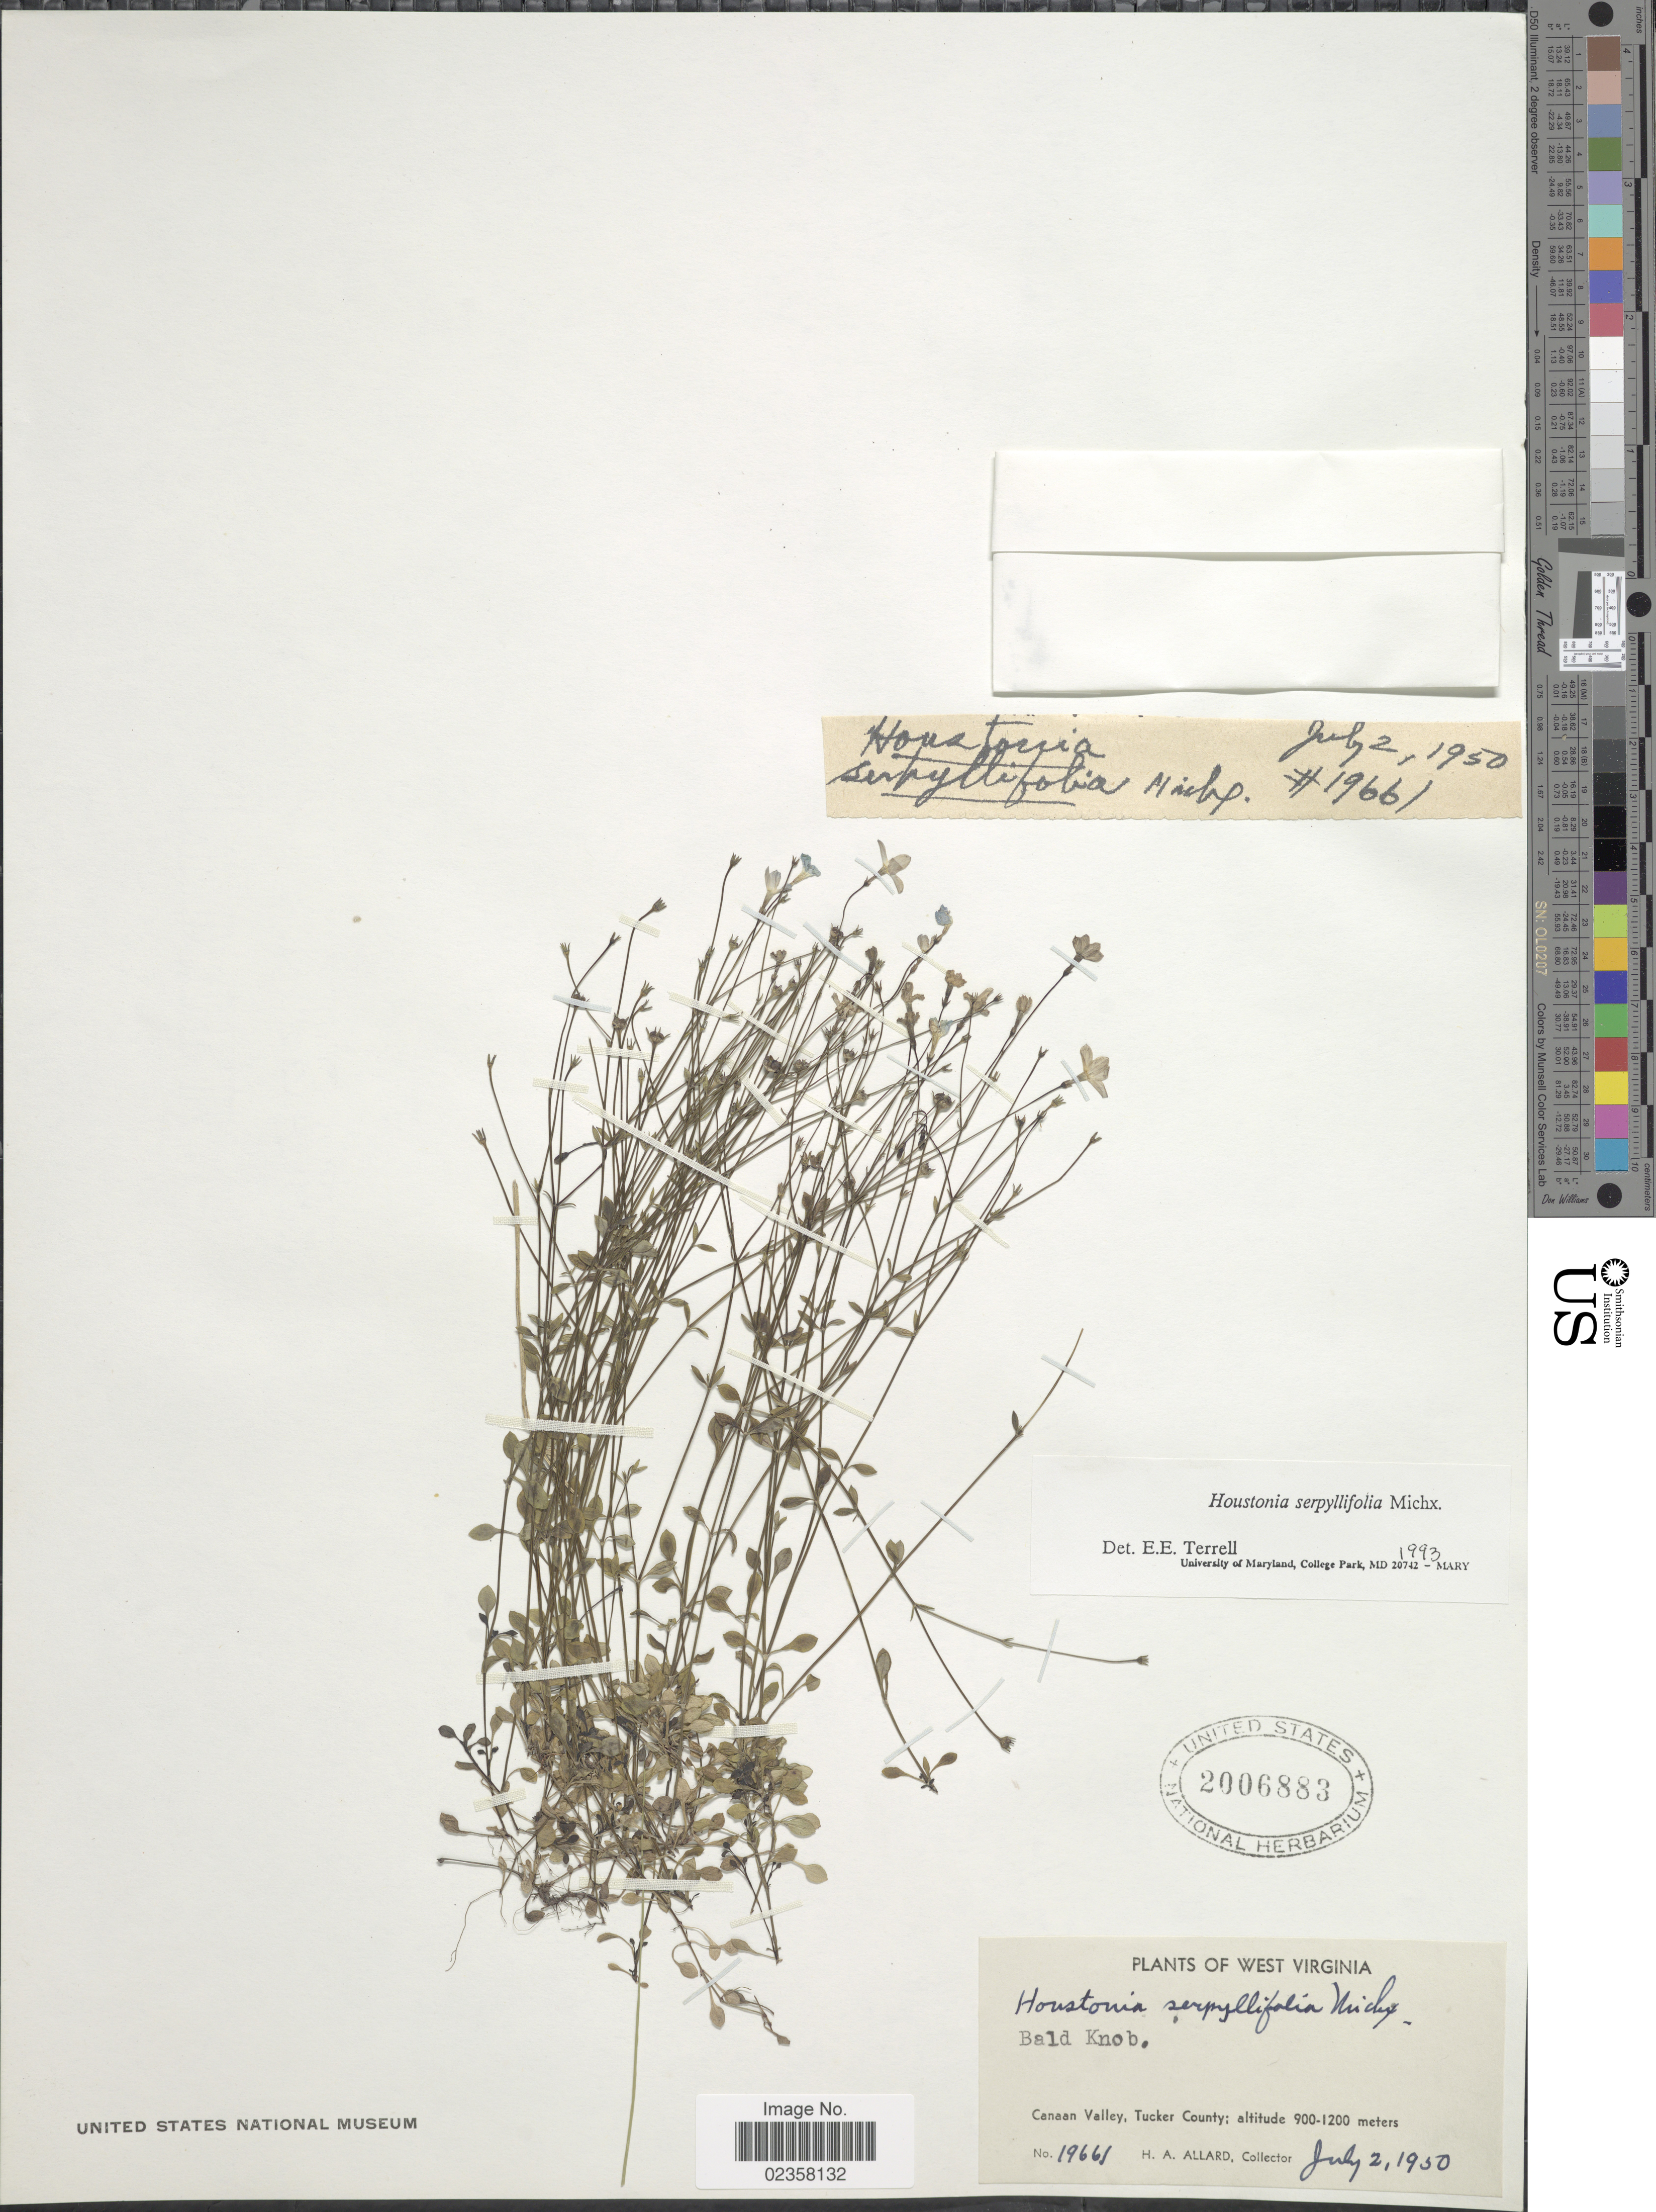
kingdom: Plantae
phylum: Tracheophyta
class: Magnoliopsida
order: Gentianales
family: Rubiaceae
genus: Houstonia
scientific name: Houstonia serpyllifolia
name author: Michx.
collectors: H. A. Allard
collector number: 19665*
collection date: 1950-07-02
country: United States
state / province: West Virginia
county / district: Tucker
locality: Bald Knob, Canaan Valley, Tucker County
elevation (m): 900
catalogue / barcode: US 2006883